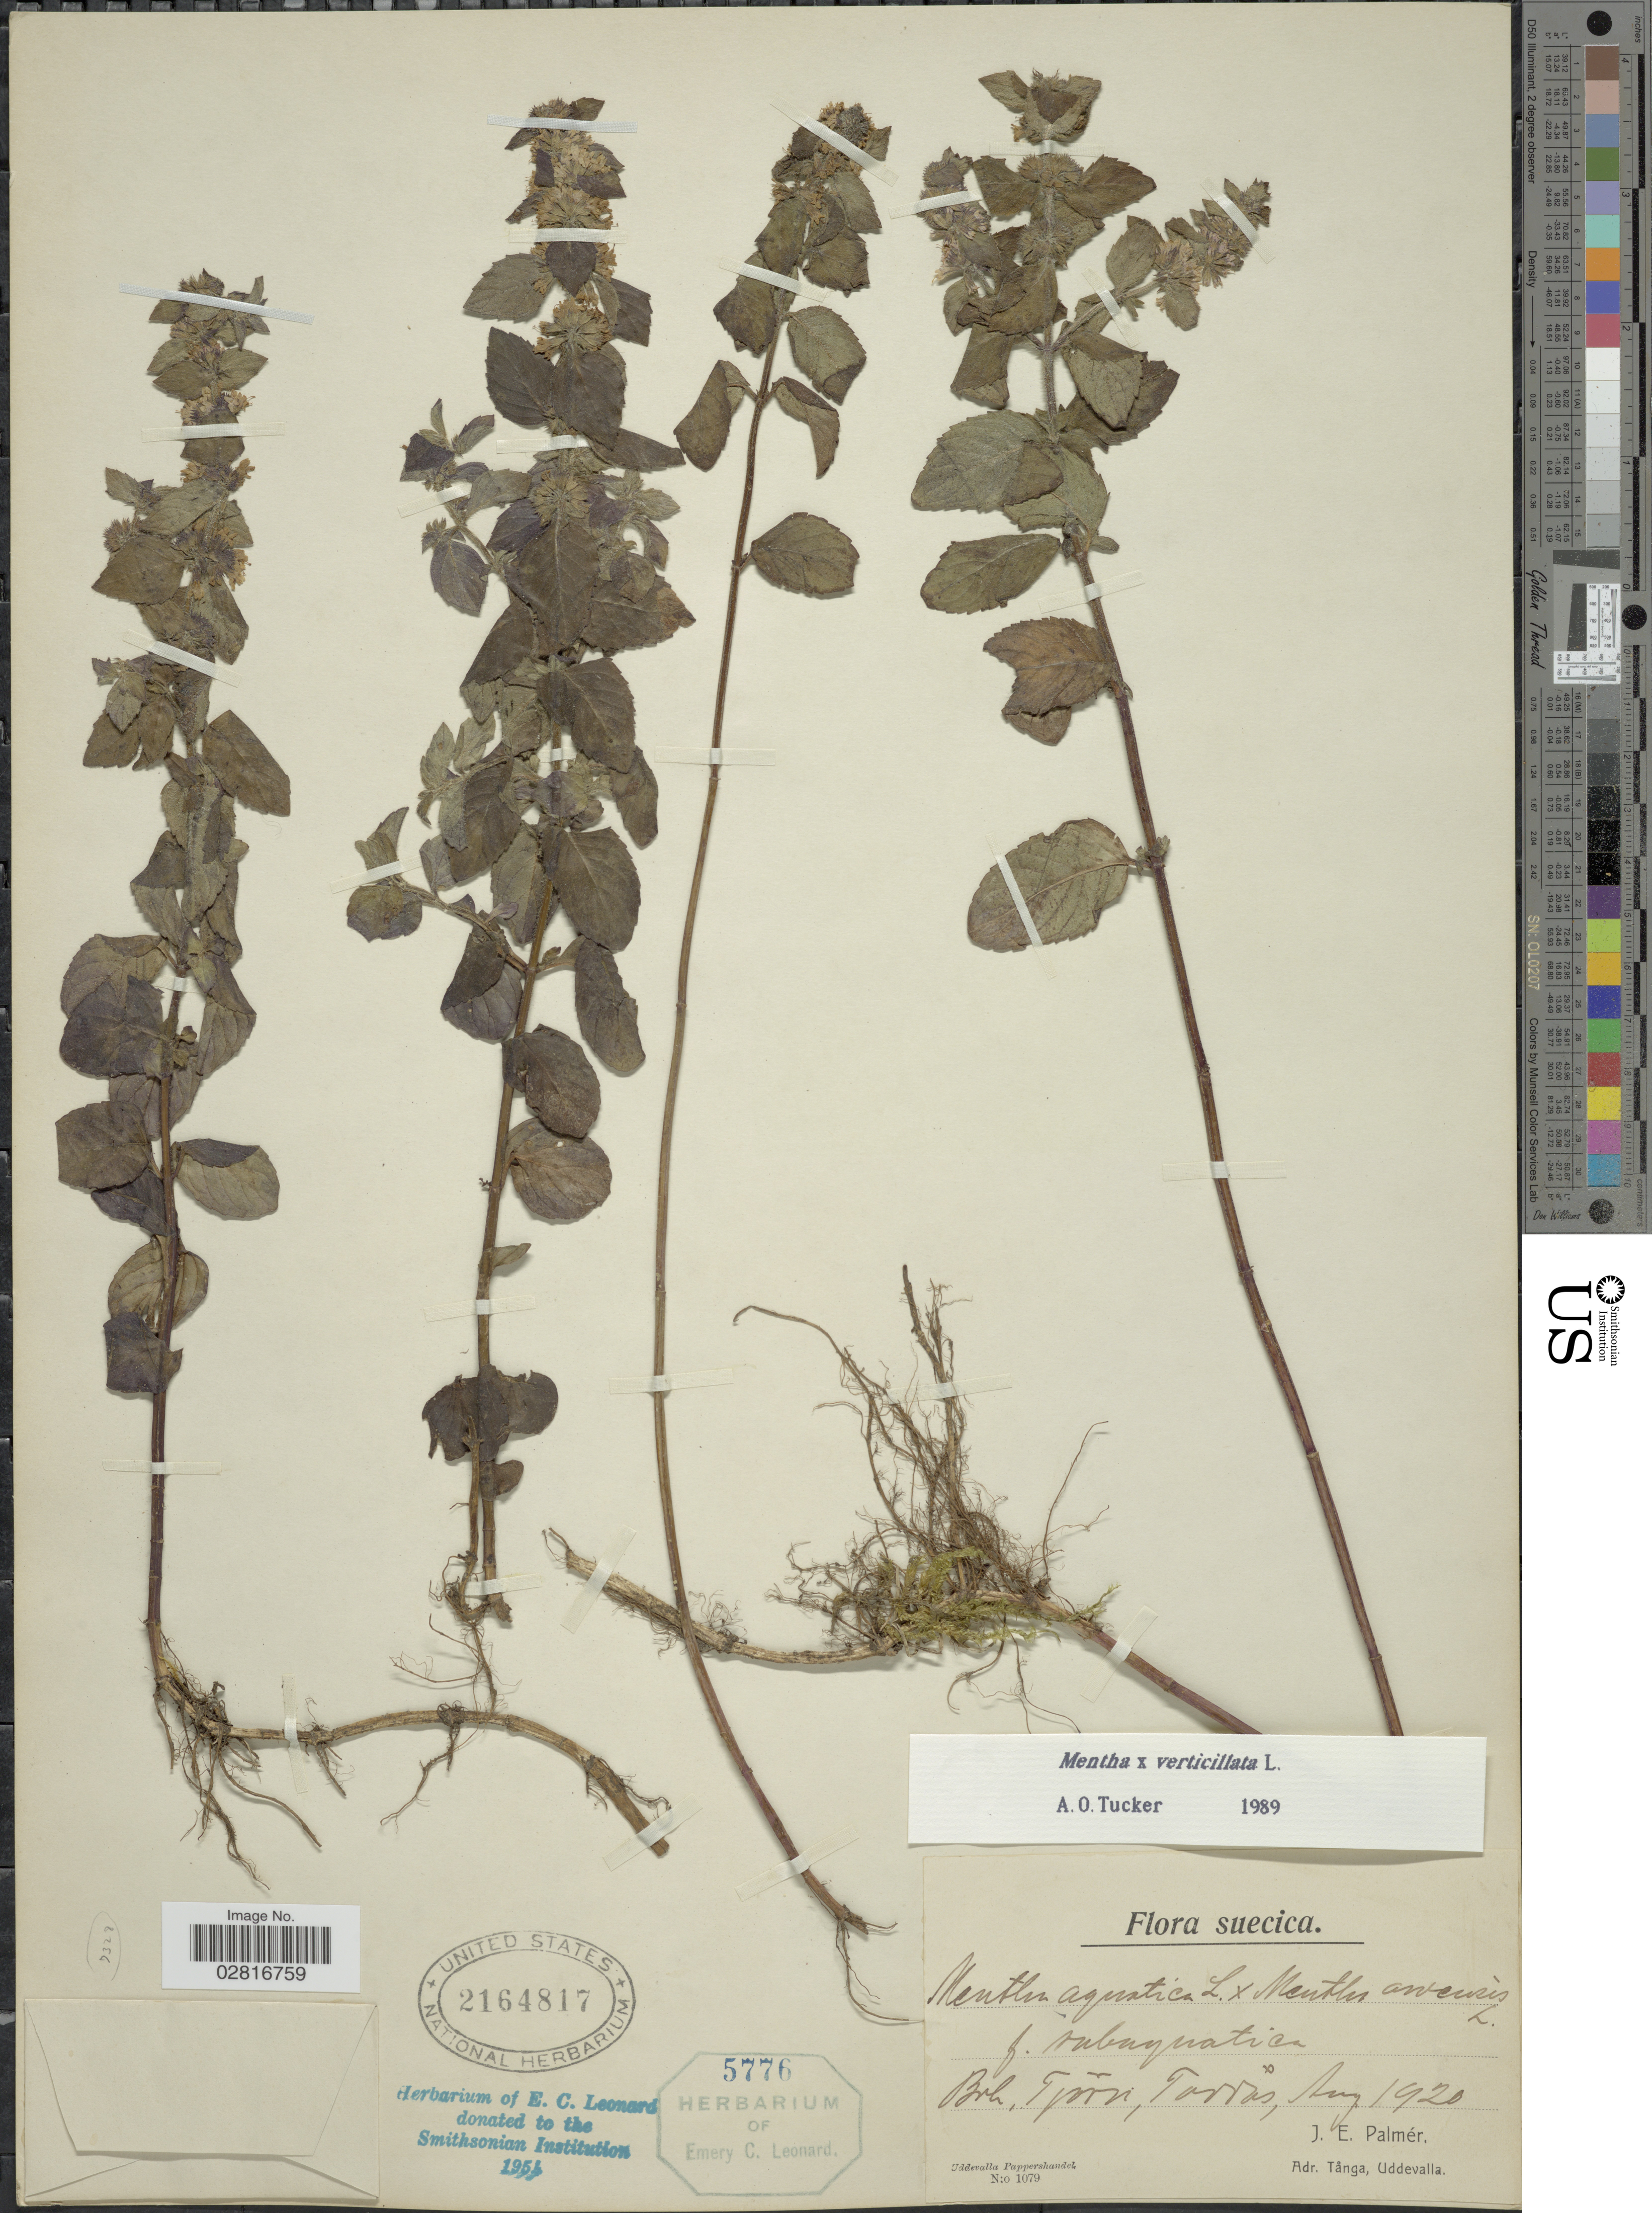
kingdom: Plantae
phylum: Tracheophyta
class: Magnoliopsida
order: Lamiales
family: Lamiaceae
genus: Mentha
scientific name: Mentha x verticillata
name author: L.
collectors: J. E. Palmér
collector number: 1079?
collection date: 1920-08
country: Sweden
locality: Suecica, Boh, Tjörn, Torsås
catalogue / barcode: US 2164817